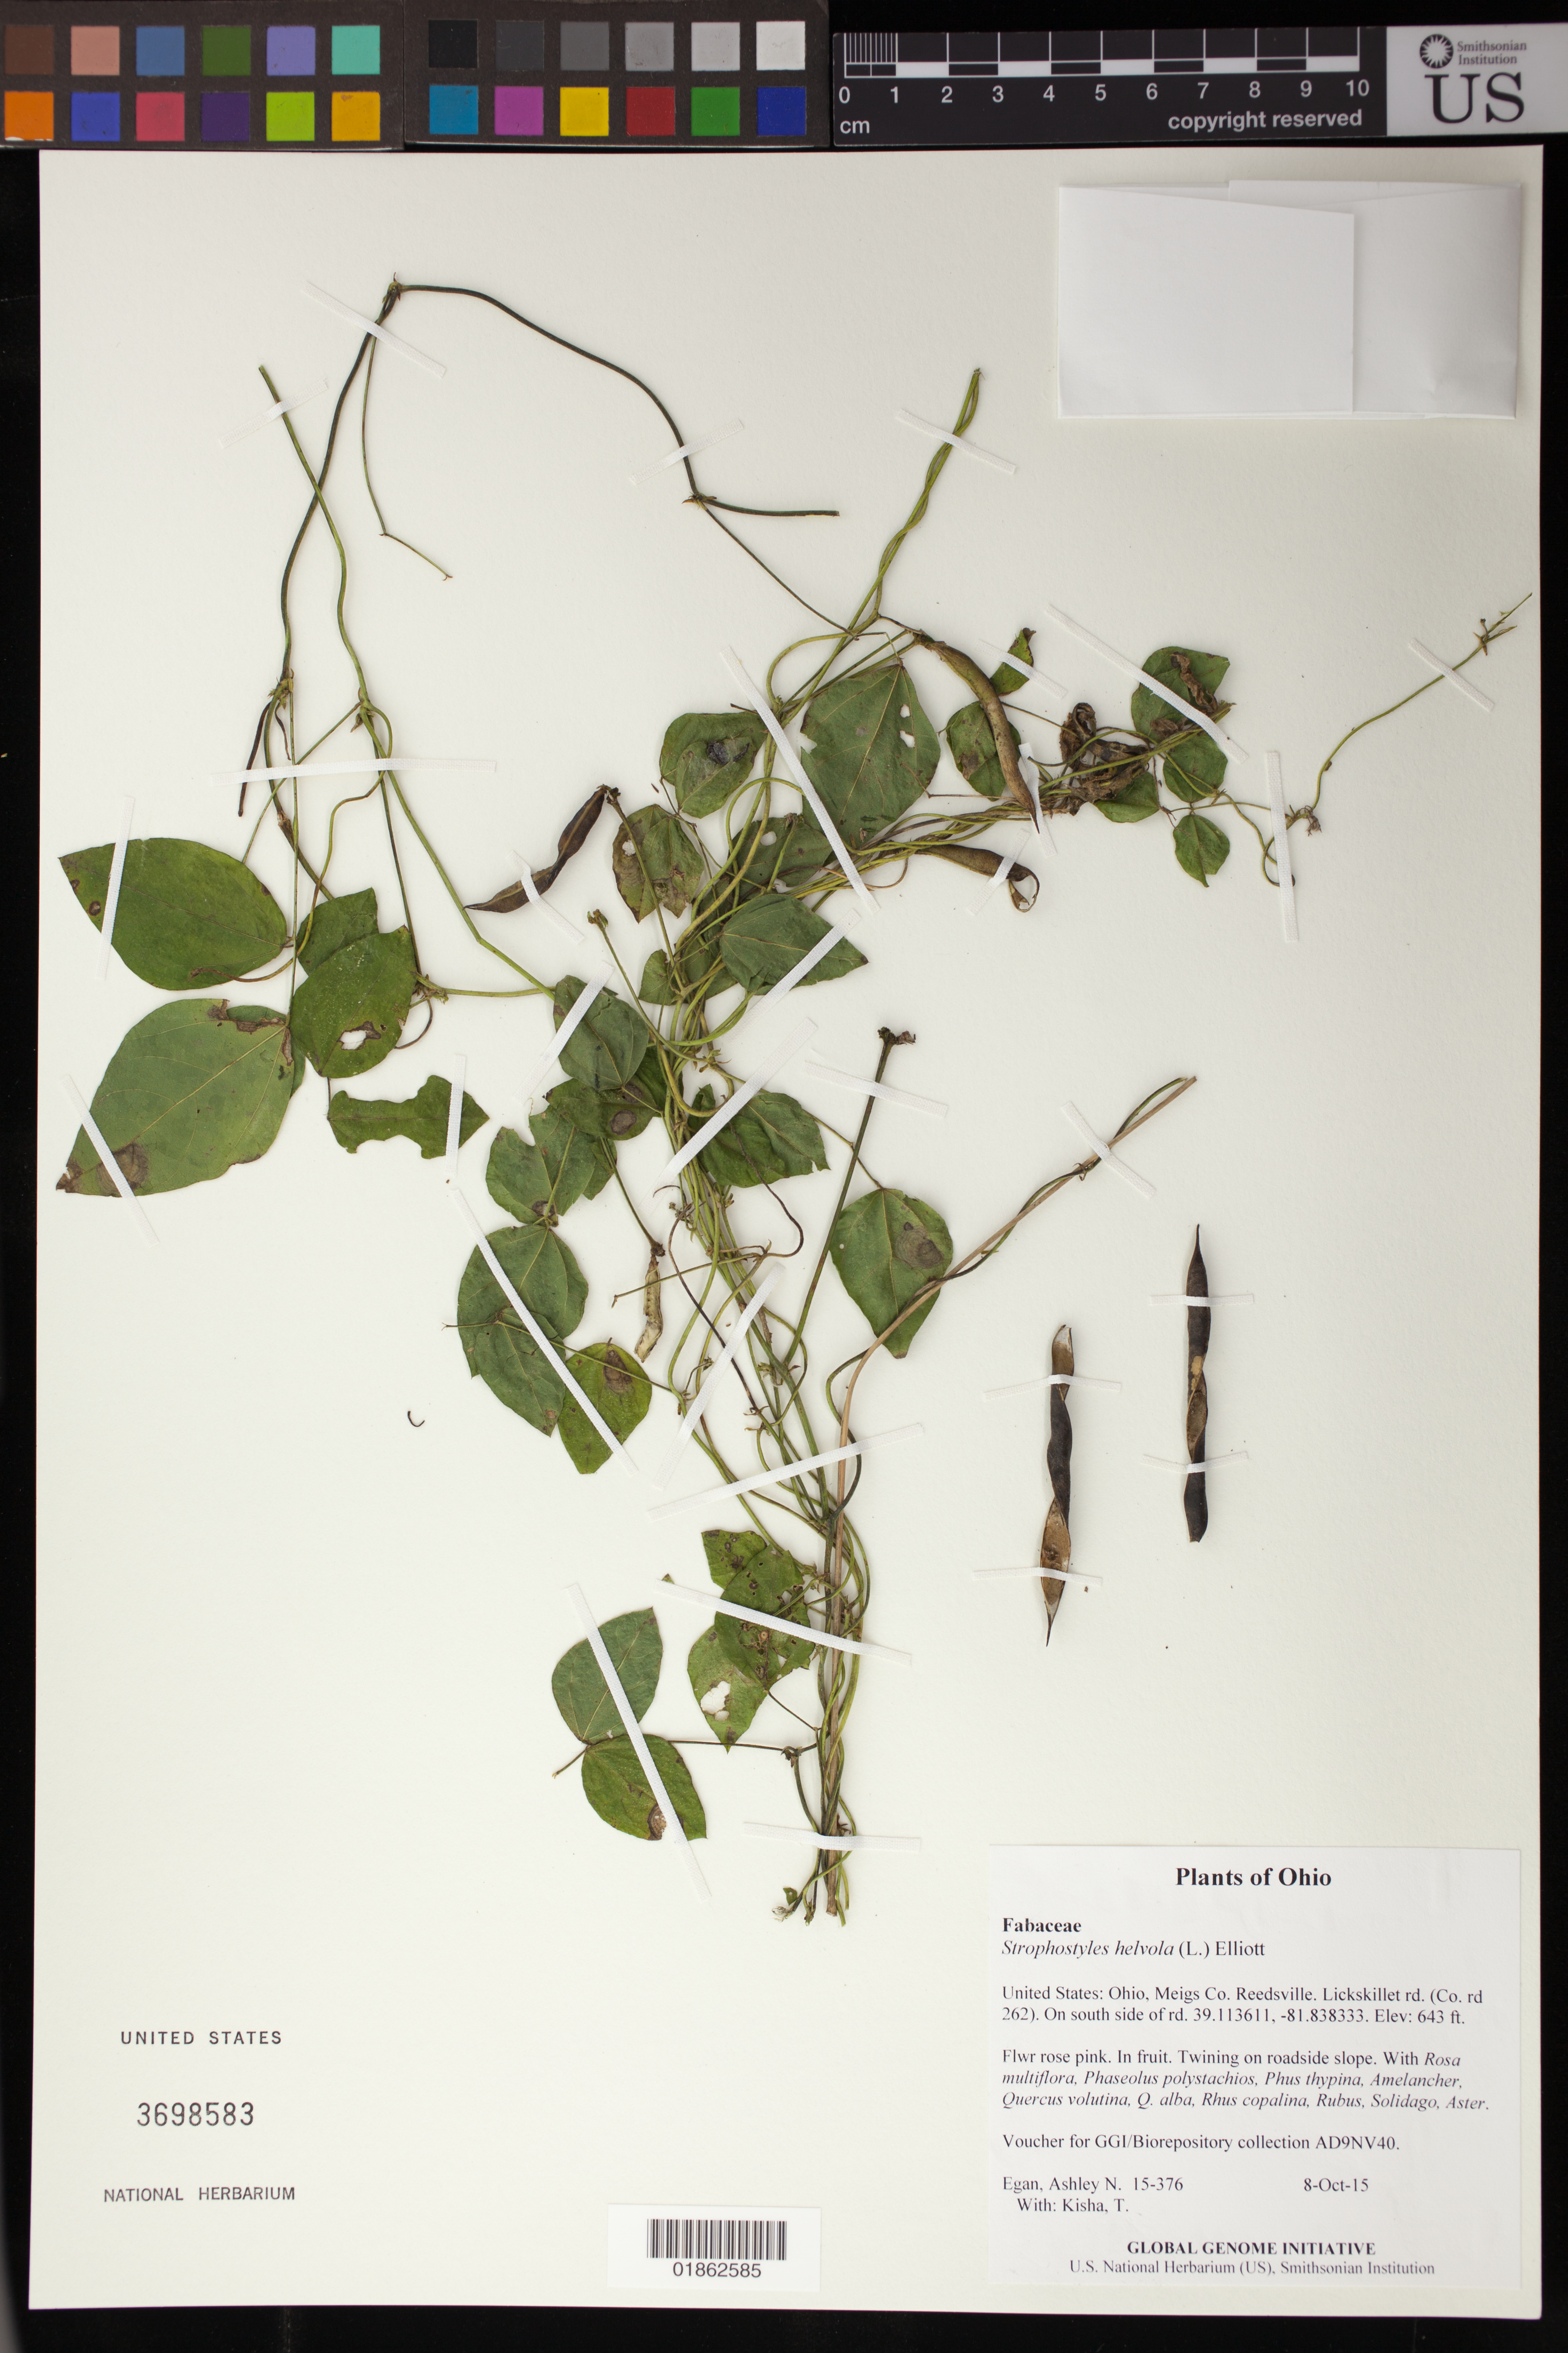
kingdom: Plantae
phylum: Tracheophyta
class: Magnoliopsida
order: Fabales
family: Fabaceae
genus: Strophostyles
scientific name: Strophostyles helvola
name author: (L.) Elliott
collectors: A. N. Egan & T. Kisha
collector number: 15-376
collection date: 2015-10-08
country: United States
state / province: Ohio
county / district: Meigs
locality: Reedsville. Lickskillet rd. (Co. rd 262). On south side of rd.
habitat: Twining on roadside slope.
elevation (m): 196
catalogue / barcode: US 3698583